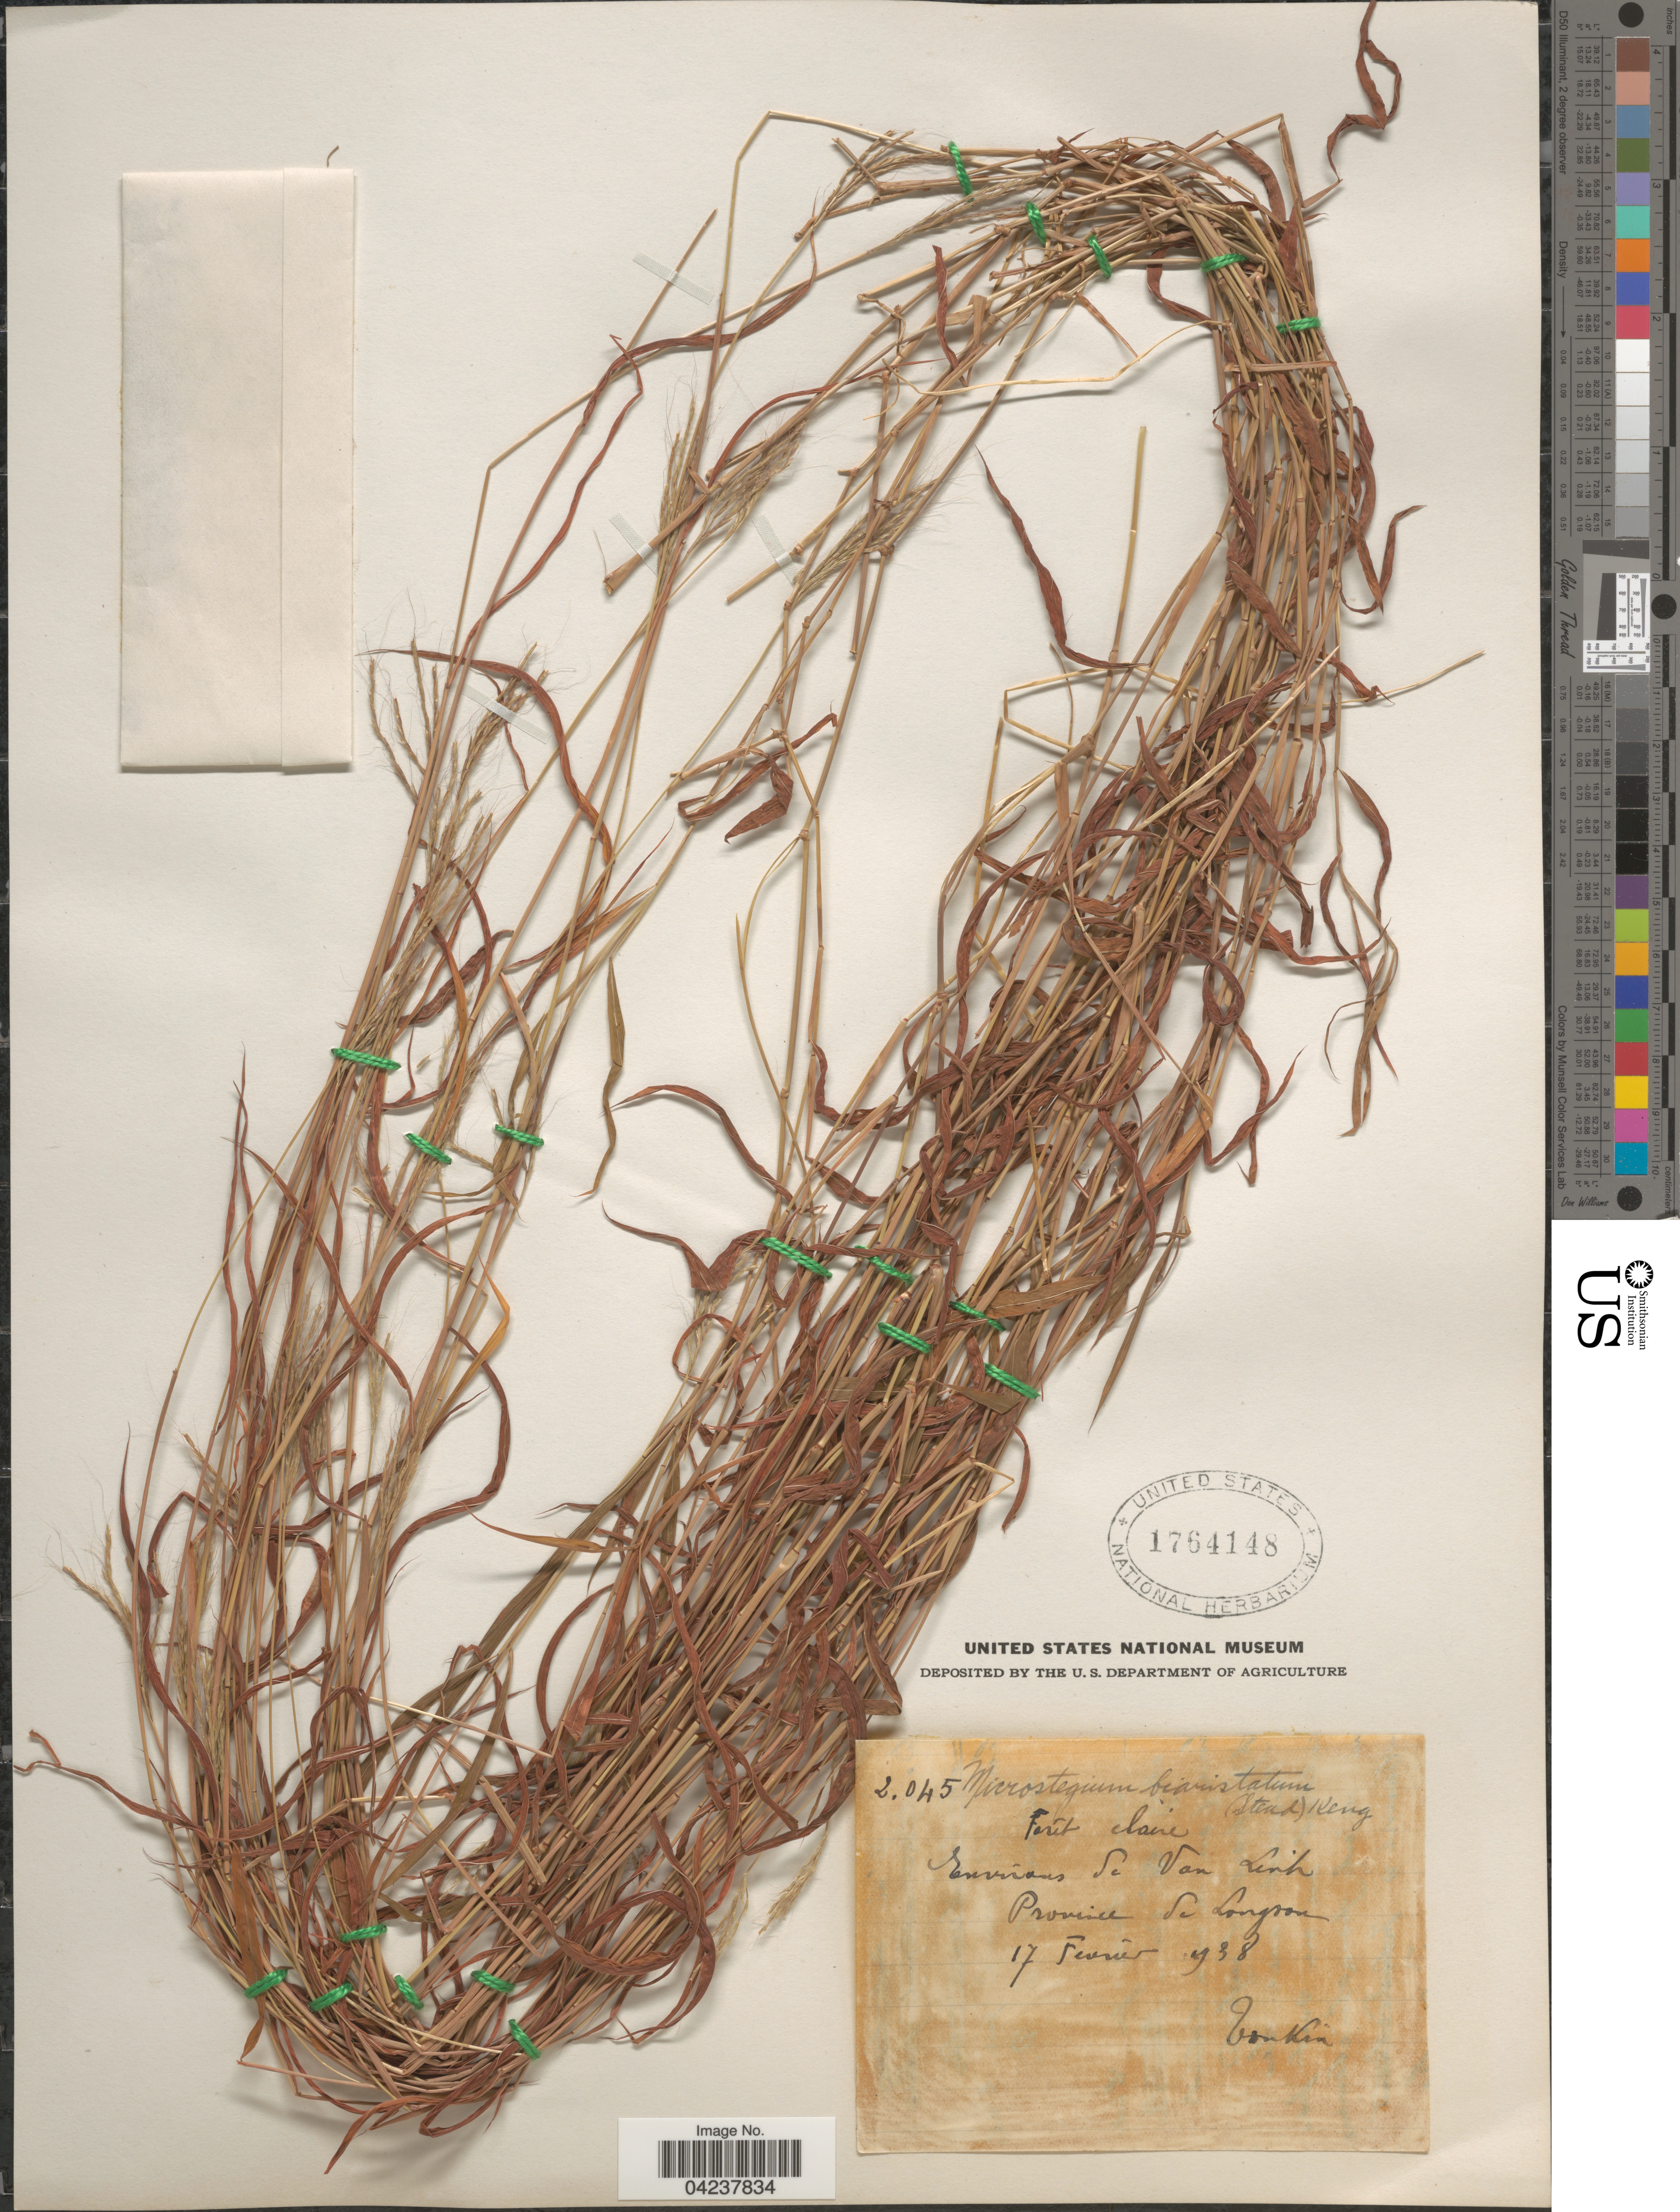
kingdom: Plantae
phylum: Tracheophyta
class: Liliopsida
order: Poales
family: Poaceae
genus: Microstegium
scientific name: Microstegium biaristatum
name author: (Steud.) Keng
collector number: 2045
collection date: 1938-02-17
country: Vietnam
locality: Forêt claire. Environs de Van Linh. Province de Longson. Tonkin.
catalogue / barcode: US 1764148